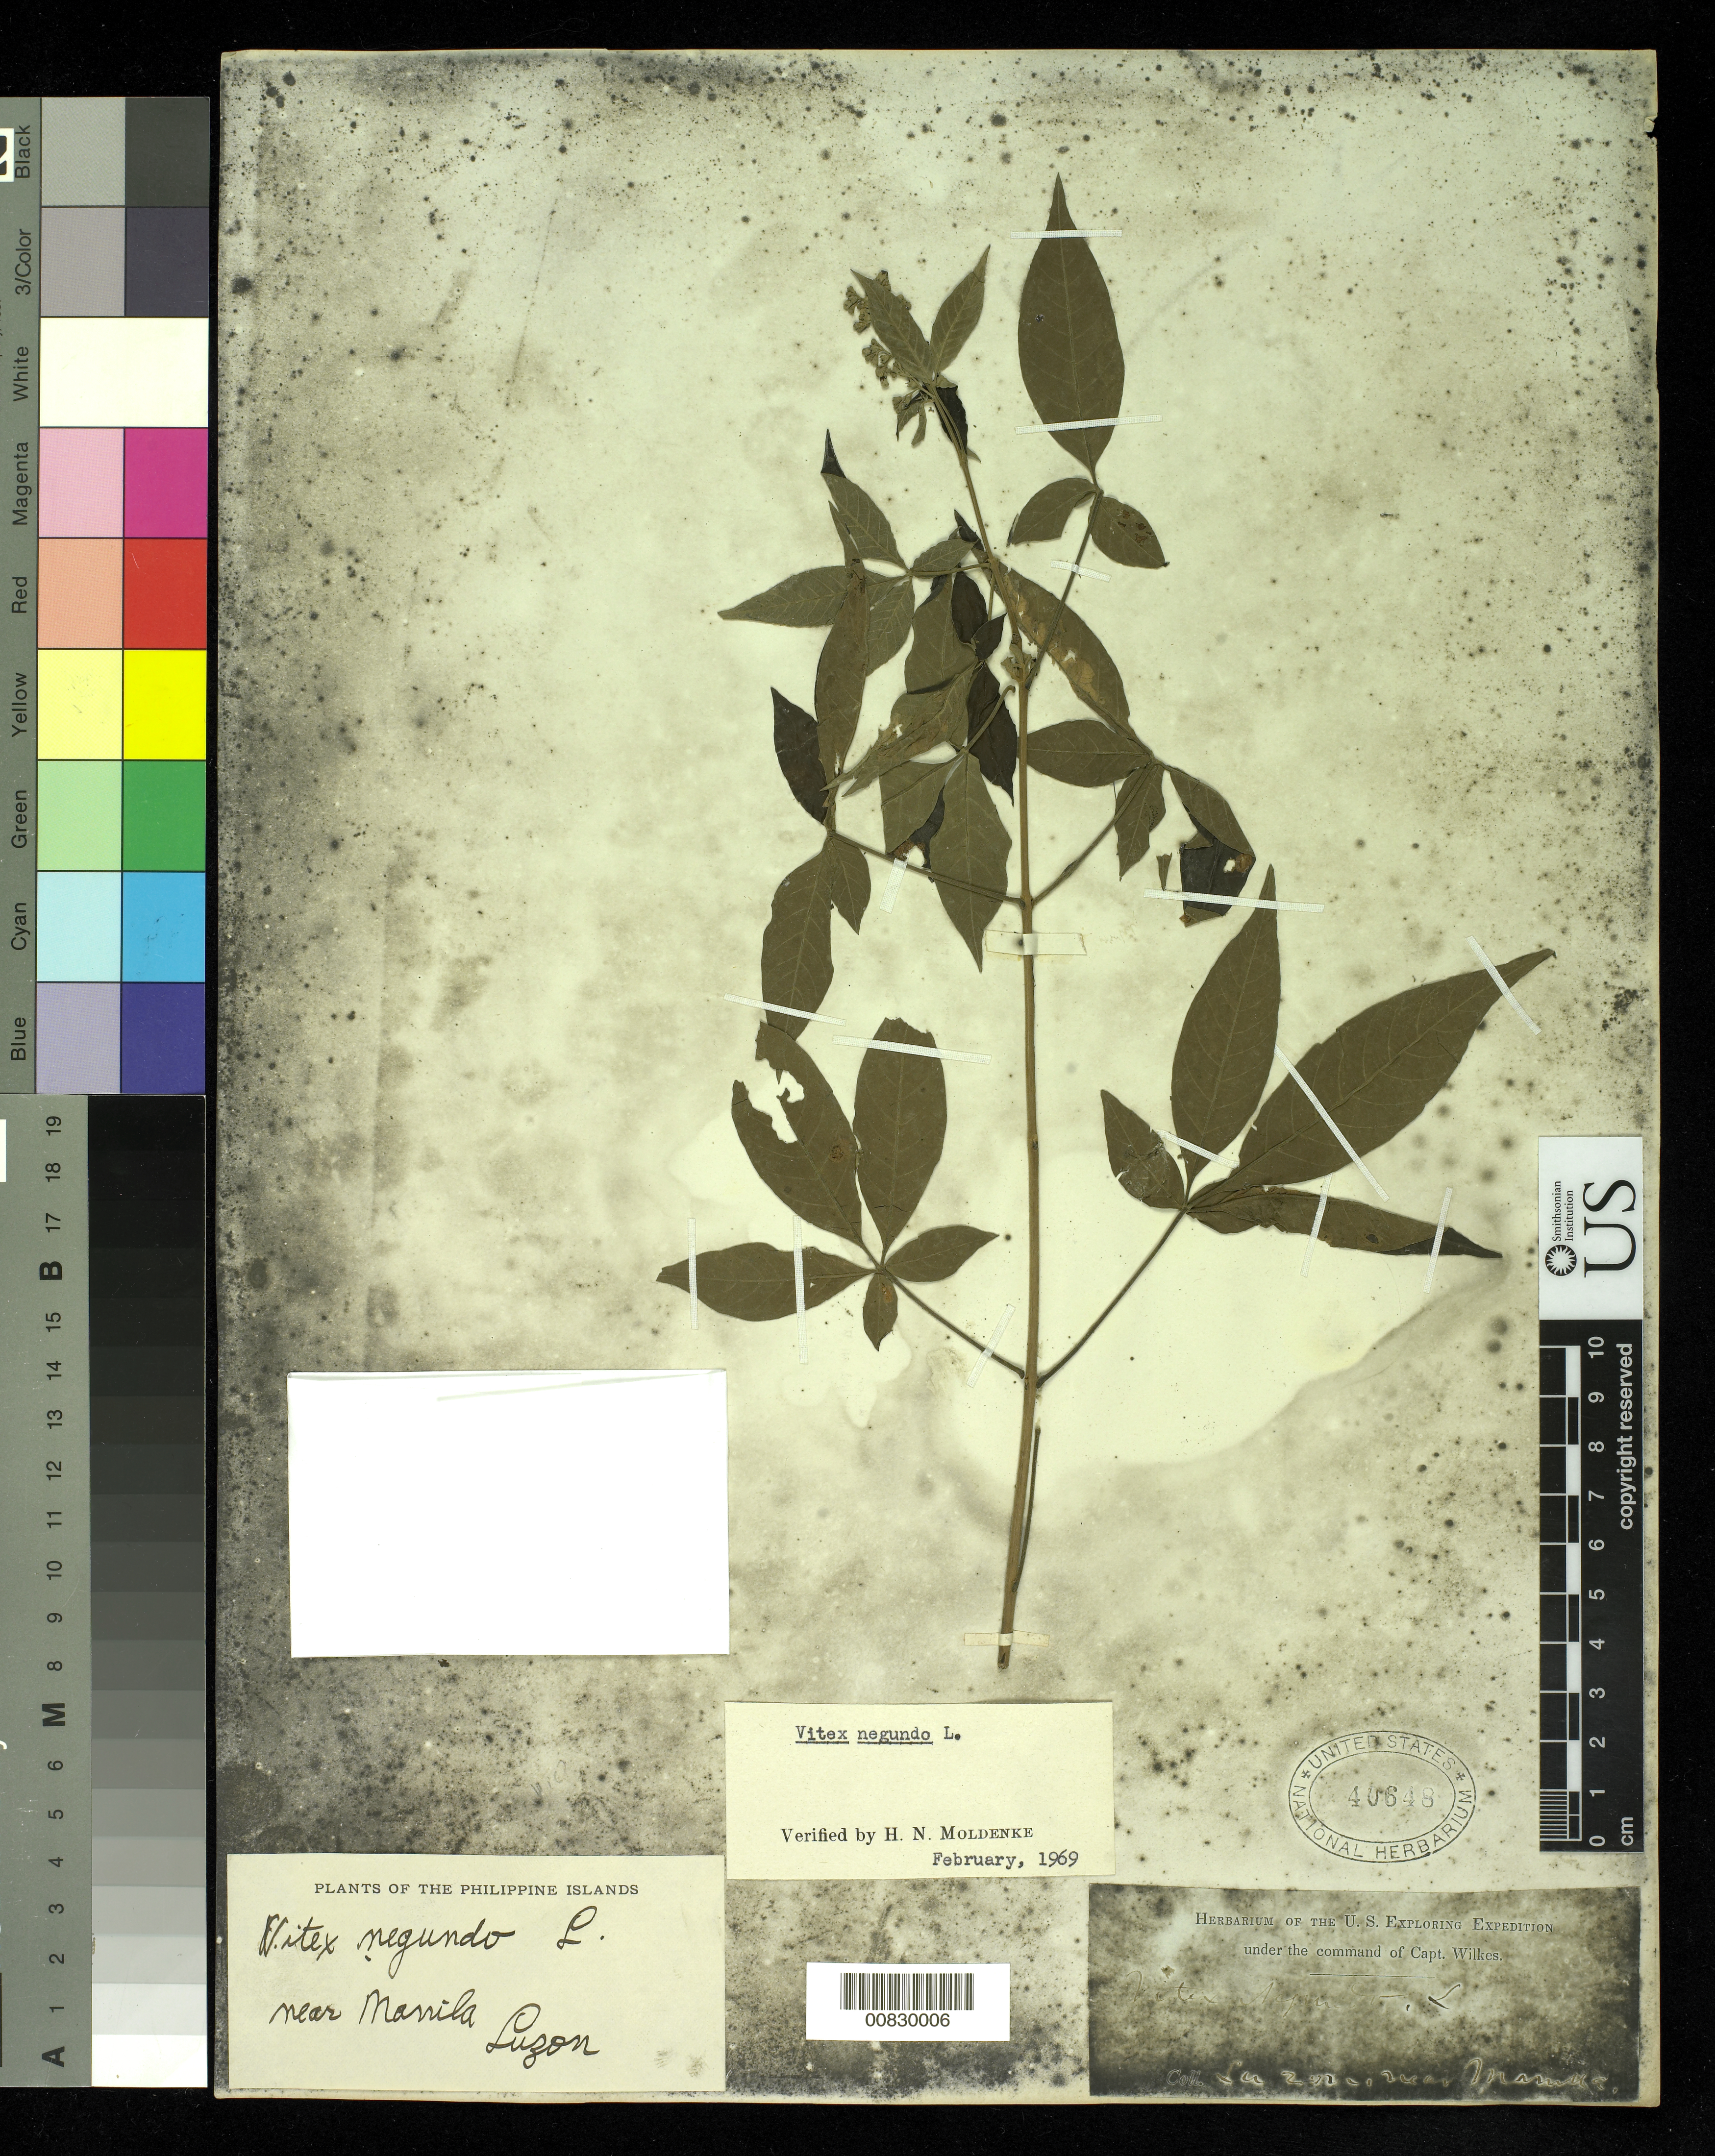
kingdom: Plantae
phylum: Tracheophyta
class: Magnoliopsida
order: Lamiales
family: Lamiaceae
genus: Vitex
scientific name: Vitex trifolia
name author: L.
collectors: Wilkes Explor. Exped.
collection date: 1838/1842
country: Philippines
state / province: National Capital Region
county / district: Manila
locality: Luzon, near Manilla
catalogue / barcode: US 40648